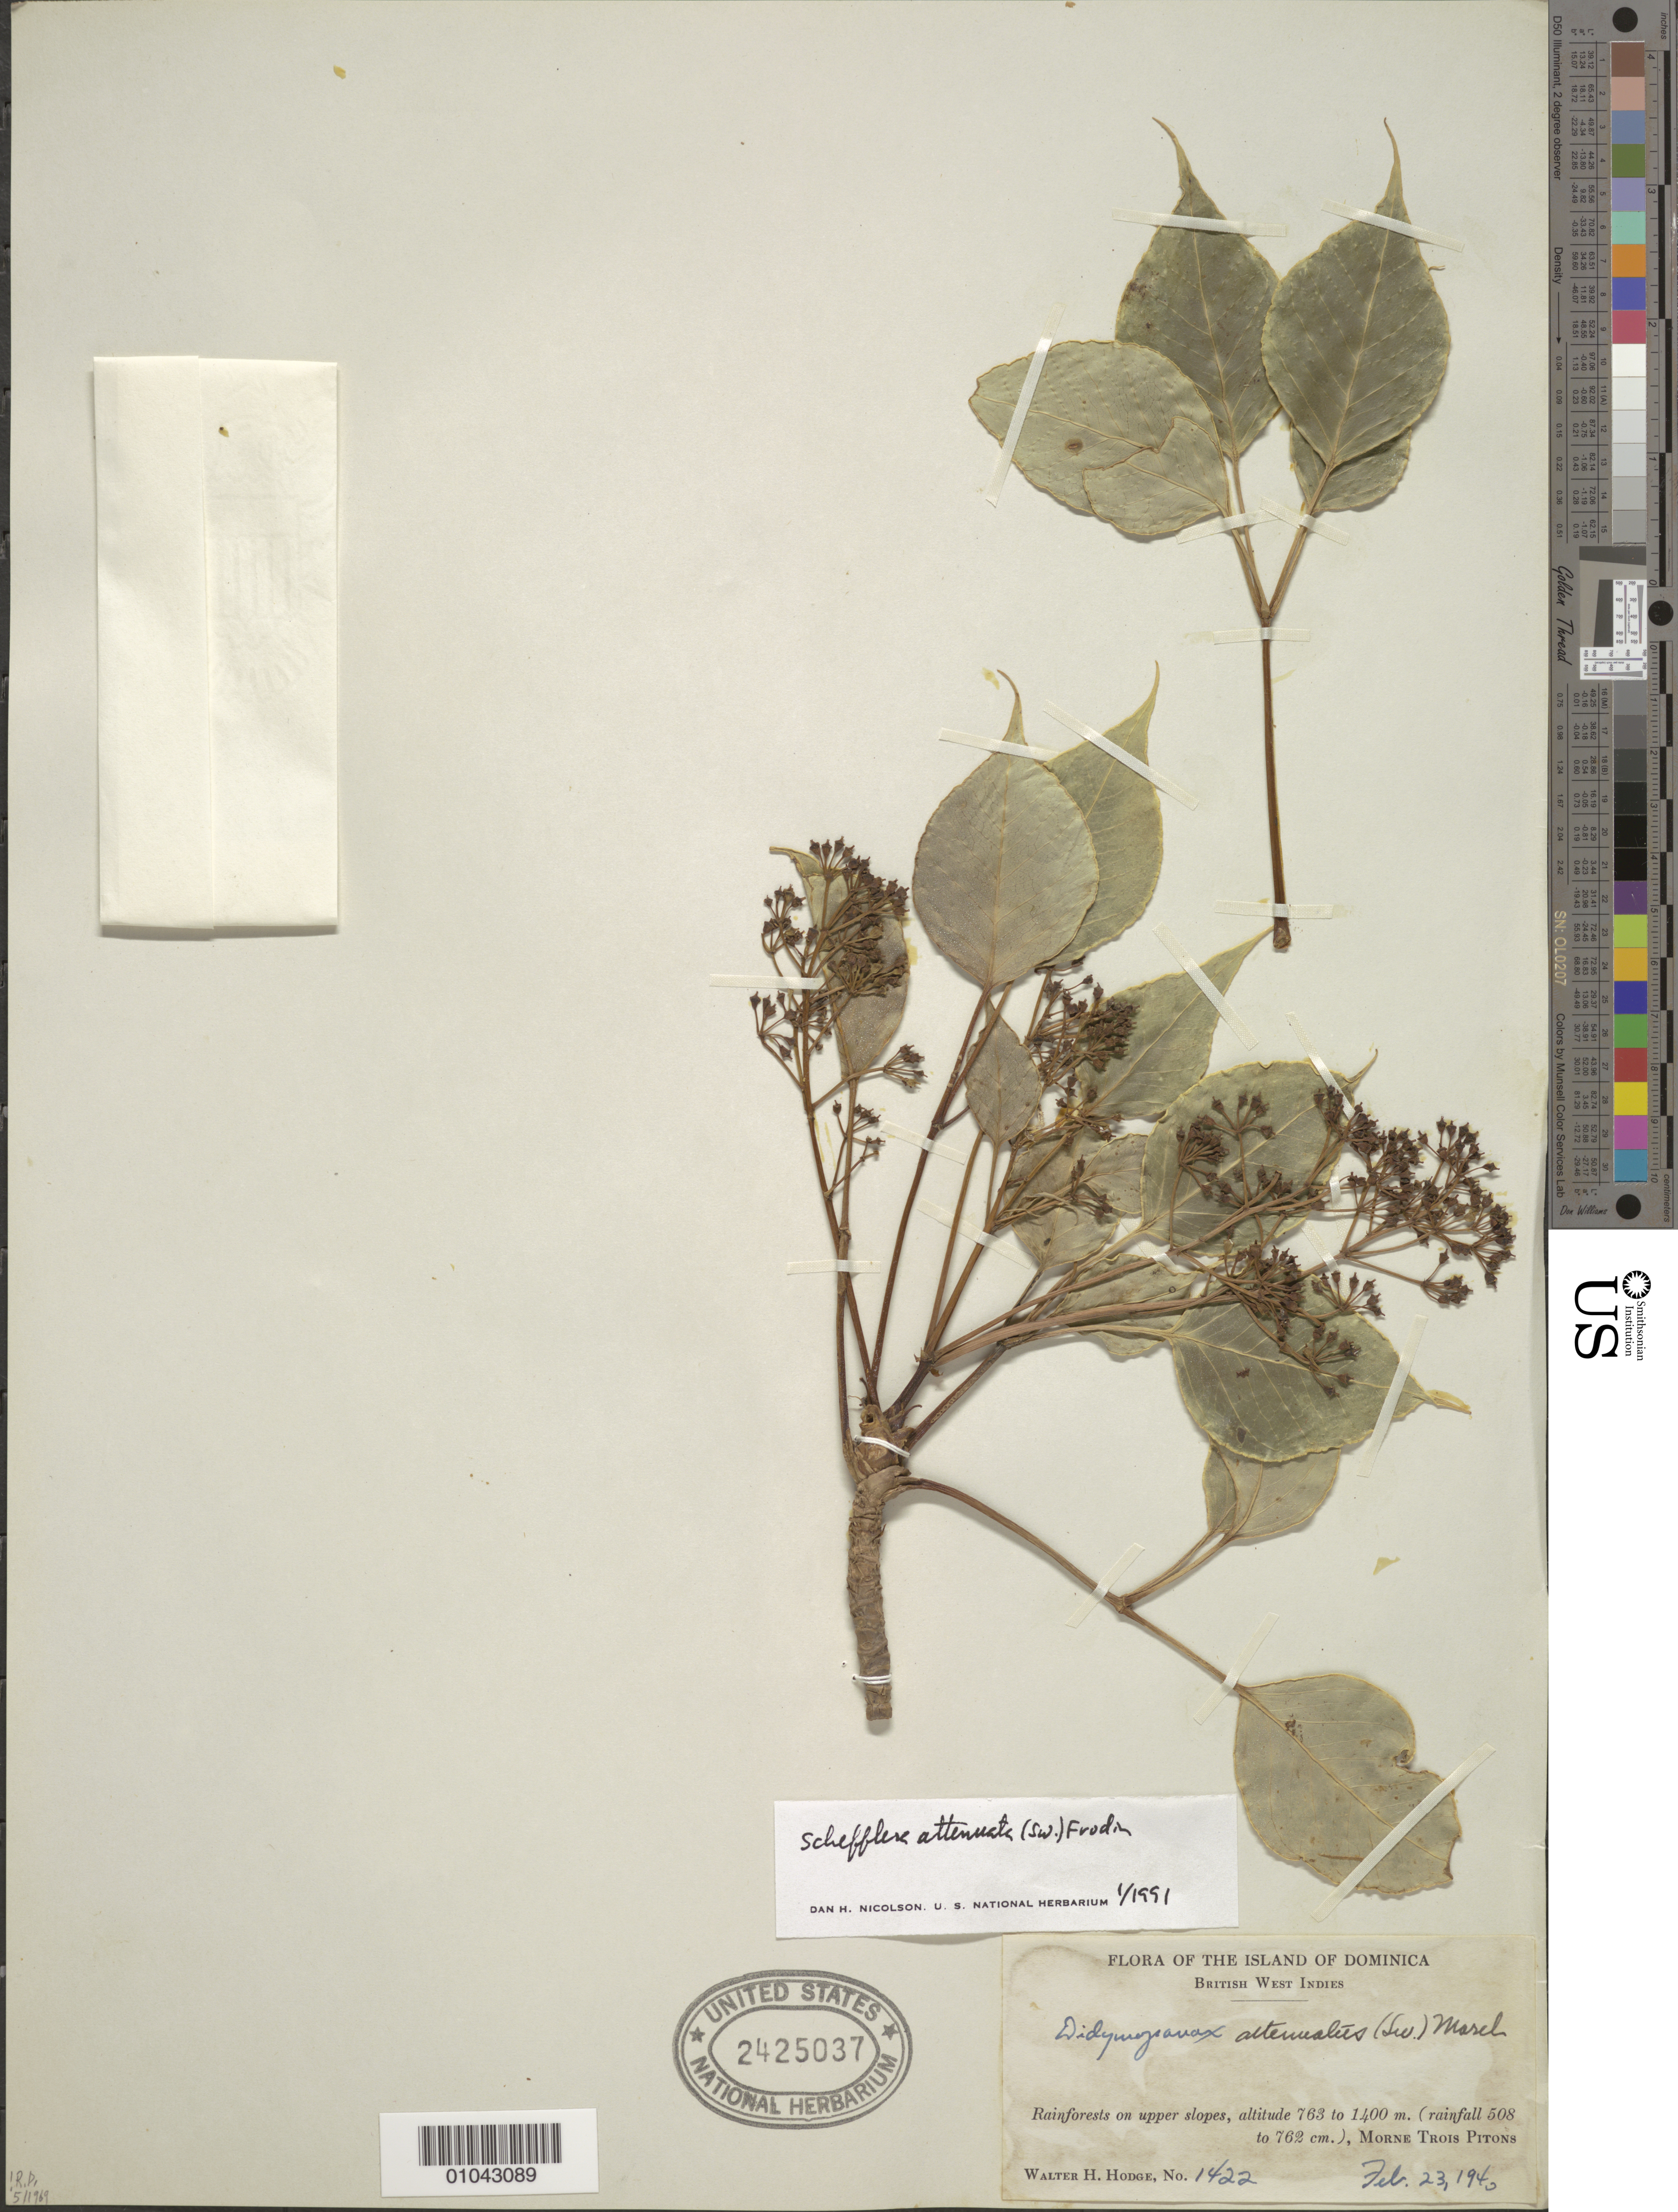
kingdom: Plantae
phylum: Tracheophyta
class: Magnoliopsida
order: Apiales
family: Araliaceae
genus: Schefflera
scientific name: Schefflera attenuata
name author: (Sw.) Frodin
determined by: Nicolson, Dan H.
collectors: W. Hodge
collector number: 1422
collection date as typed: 23 Feb 1940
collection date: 1940-02-23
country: Dominica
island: Dominica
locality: Morne Trois Pitons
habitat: Rainforests on upper slopes, rainfall 508 to 762 cm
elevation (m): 763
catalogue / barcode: US 2425037